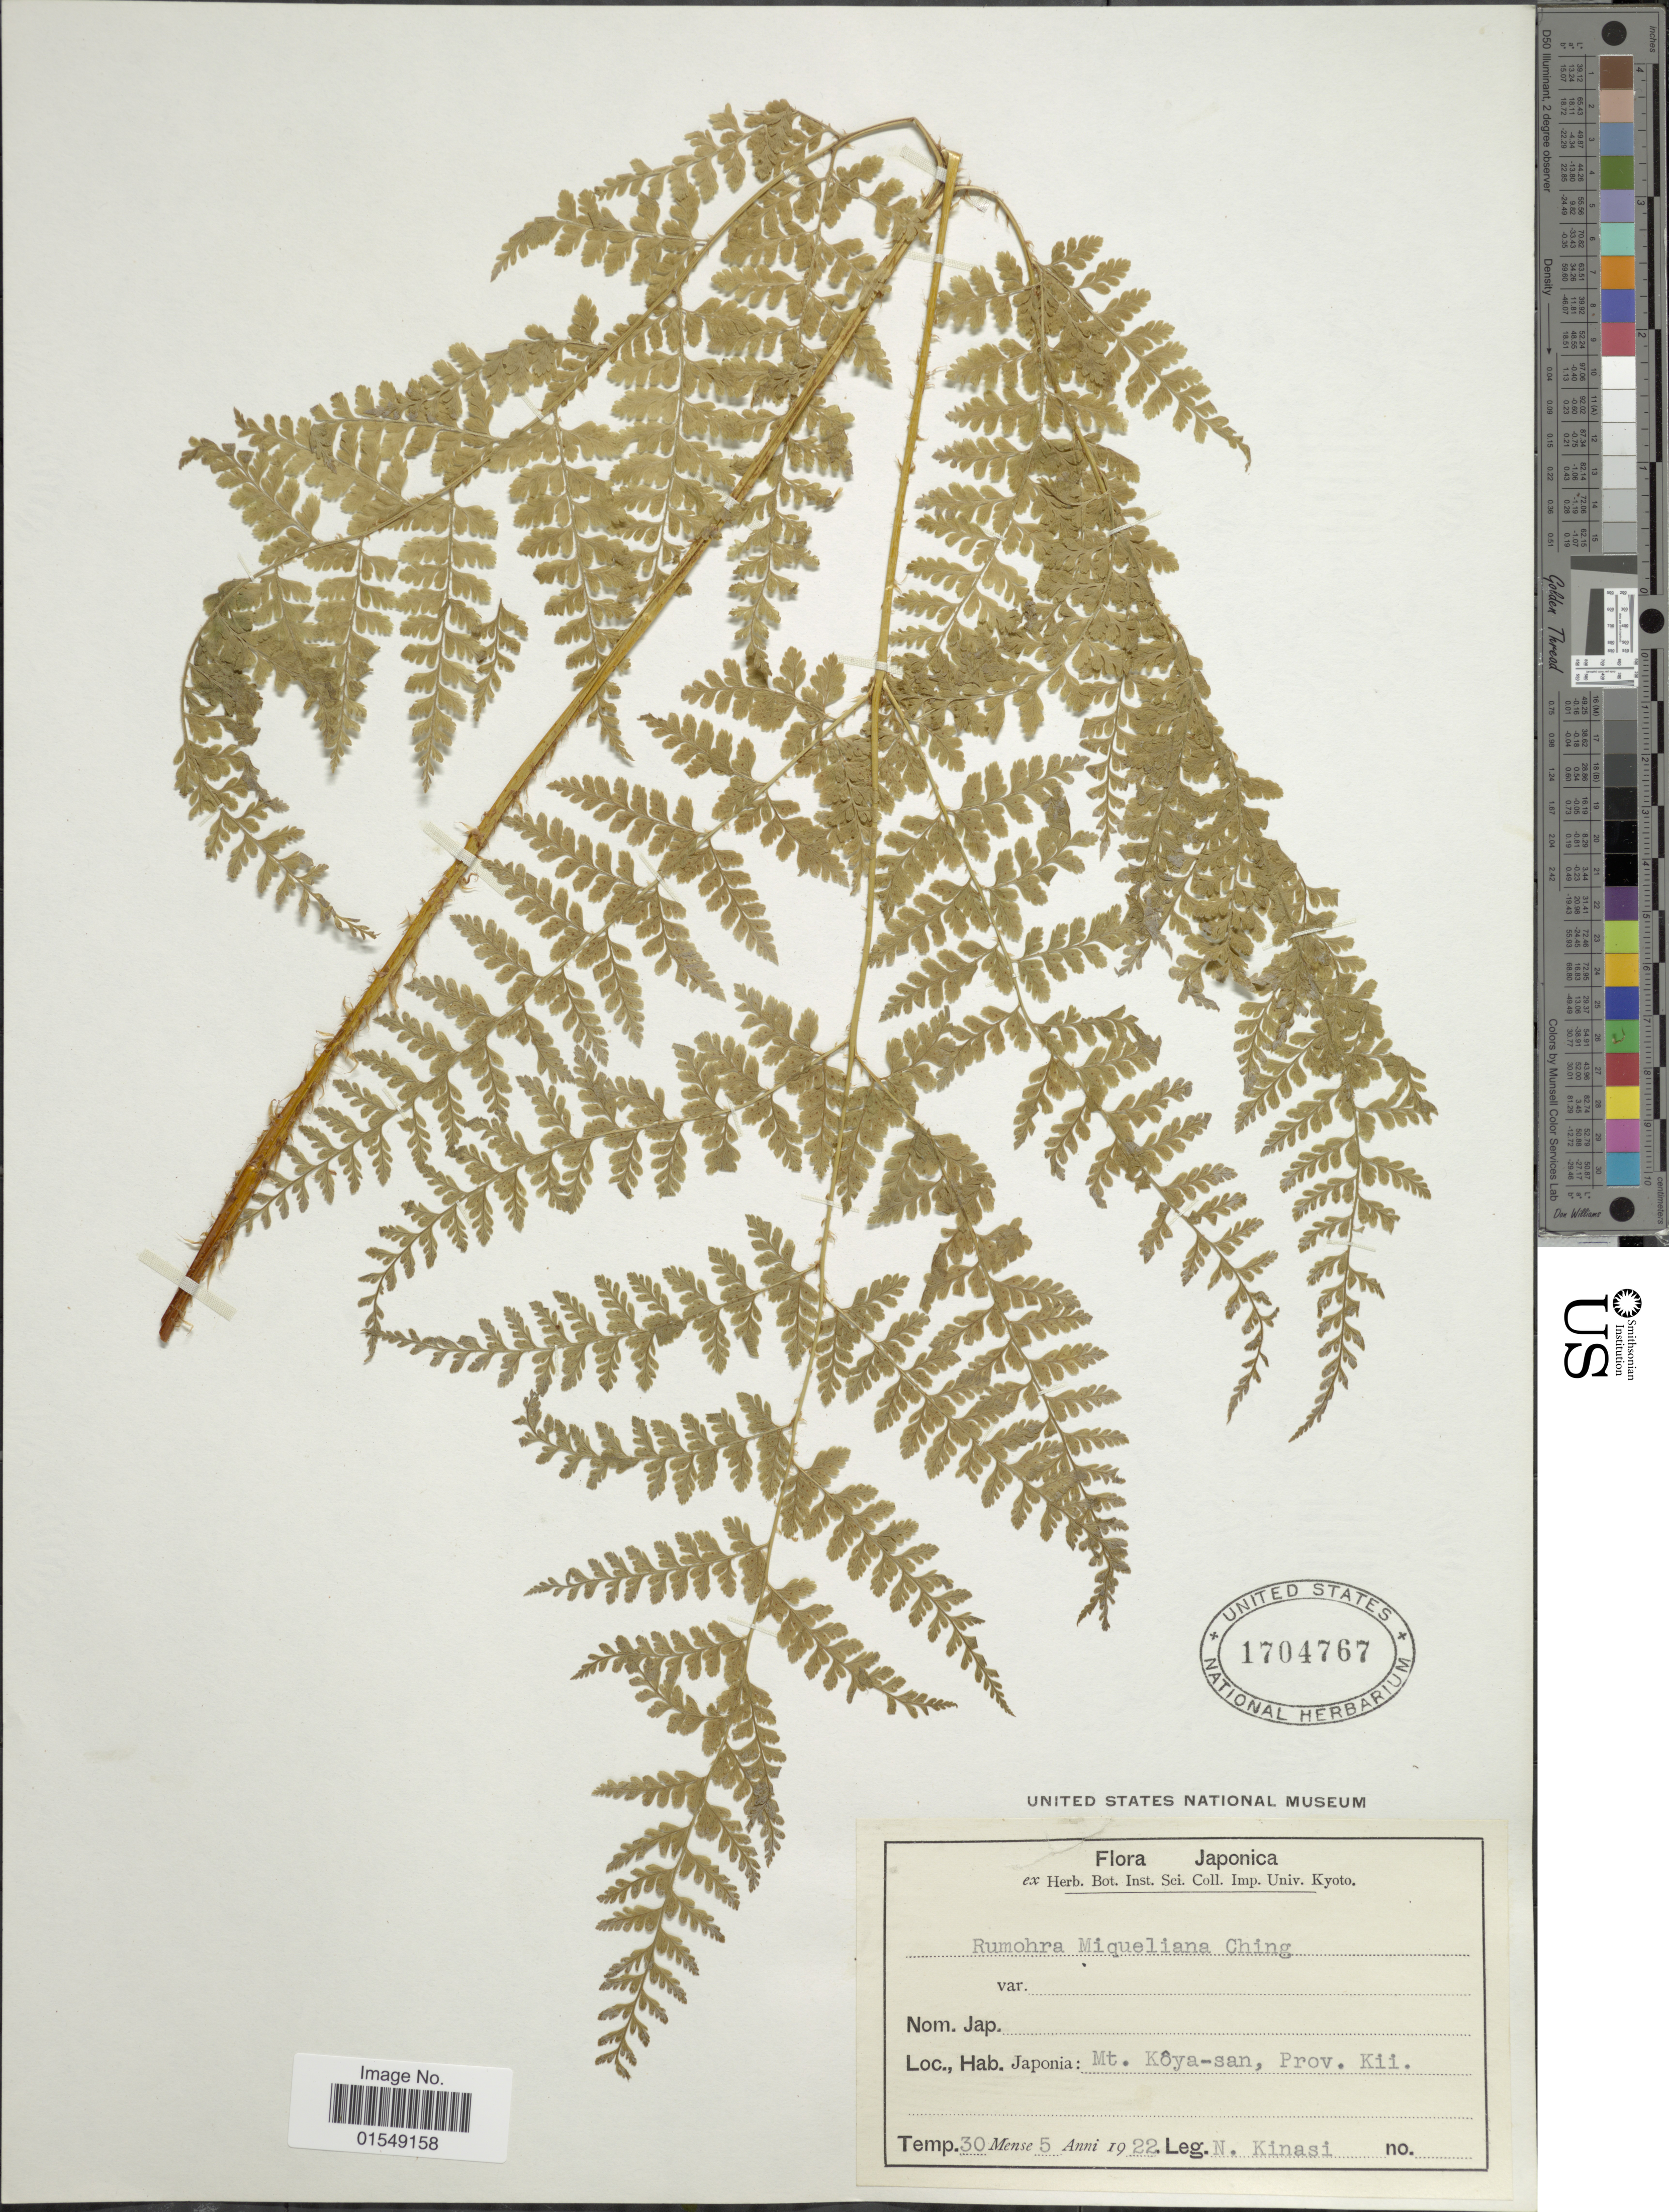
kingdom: Plantae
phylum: Tracheophyta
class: Polypodiopsida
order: Polypodiales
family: Dryopteridaceae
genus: Arachniodes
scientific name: Arachniodes miqueliana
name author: (Maxim. ex Franch. & Sav.) Ohwi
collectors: N. Kinasi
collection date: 1922-05-30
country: Japan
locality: Mt. Kôya-san, Prov. Kii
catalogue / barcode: US 1704767